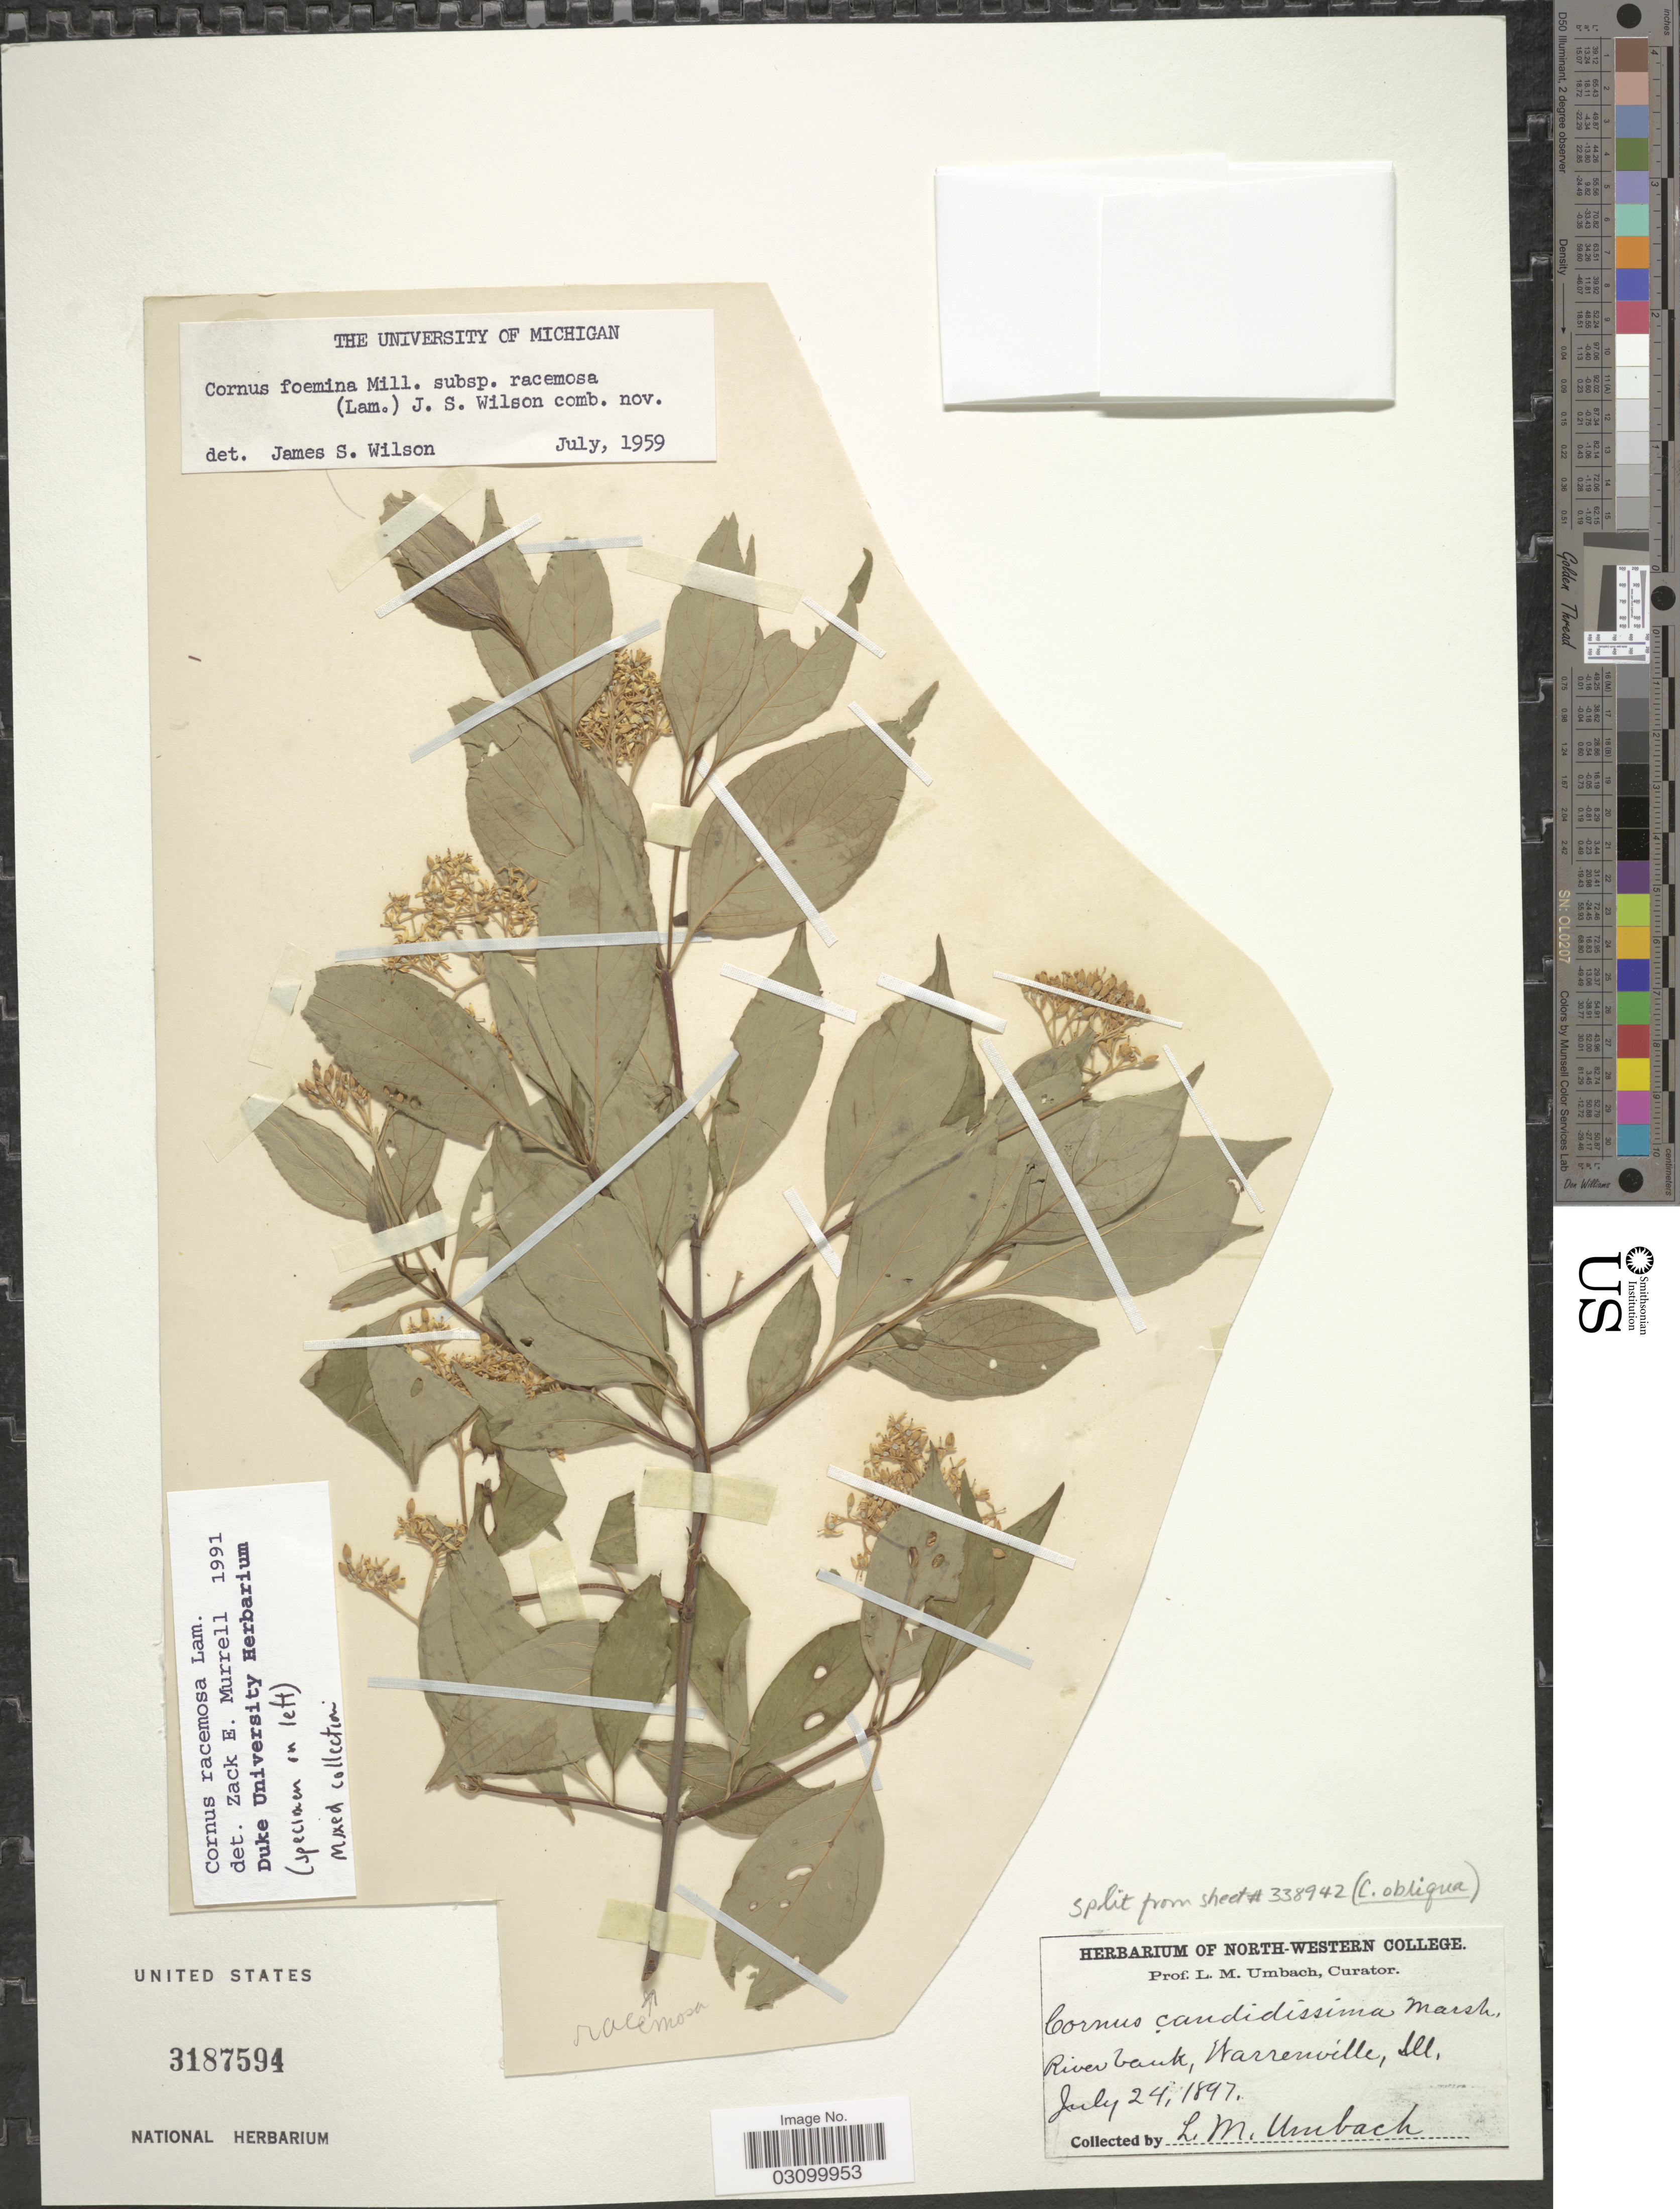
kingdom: Plantae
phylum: Tracheophyta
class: Magnoliopsida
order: Cornales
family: Cornaceae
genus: Cornus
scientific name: Cornus racemosa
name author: Lam.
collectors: L. M. Umbach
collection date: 1897-07-24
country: United States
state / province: Illinois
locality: River bank, Warrenville.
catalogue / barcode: US 3187594